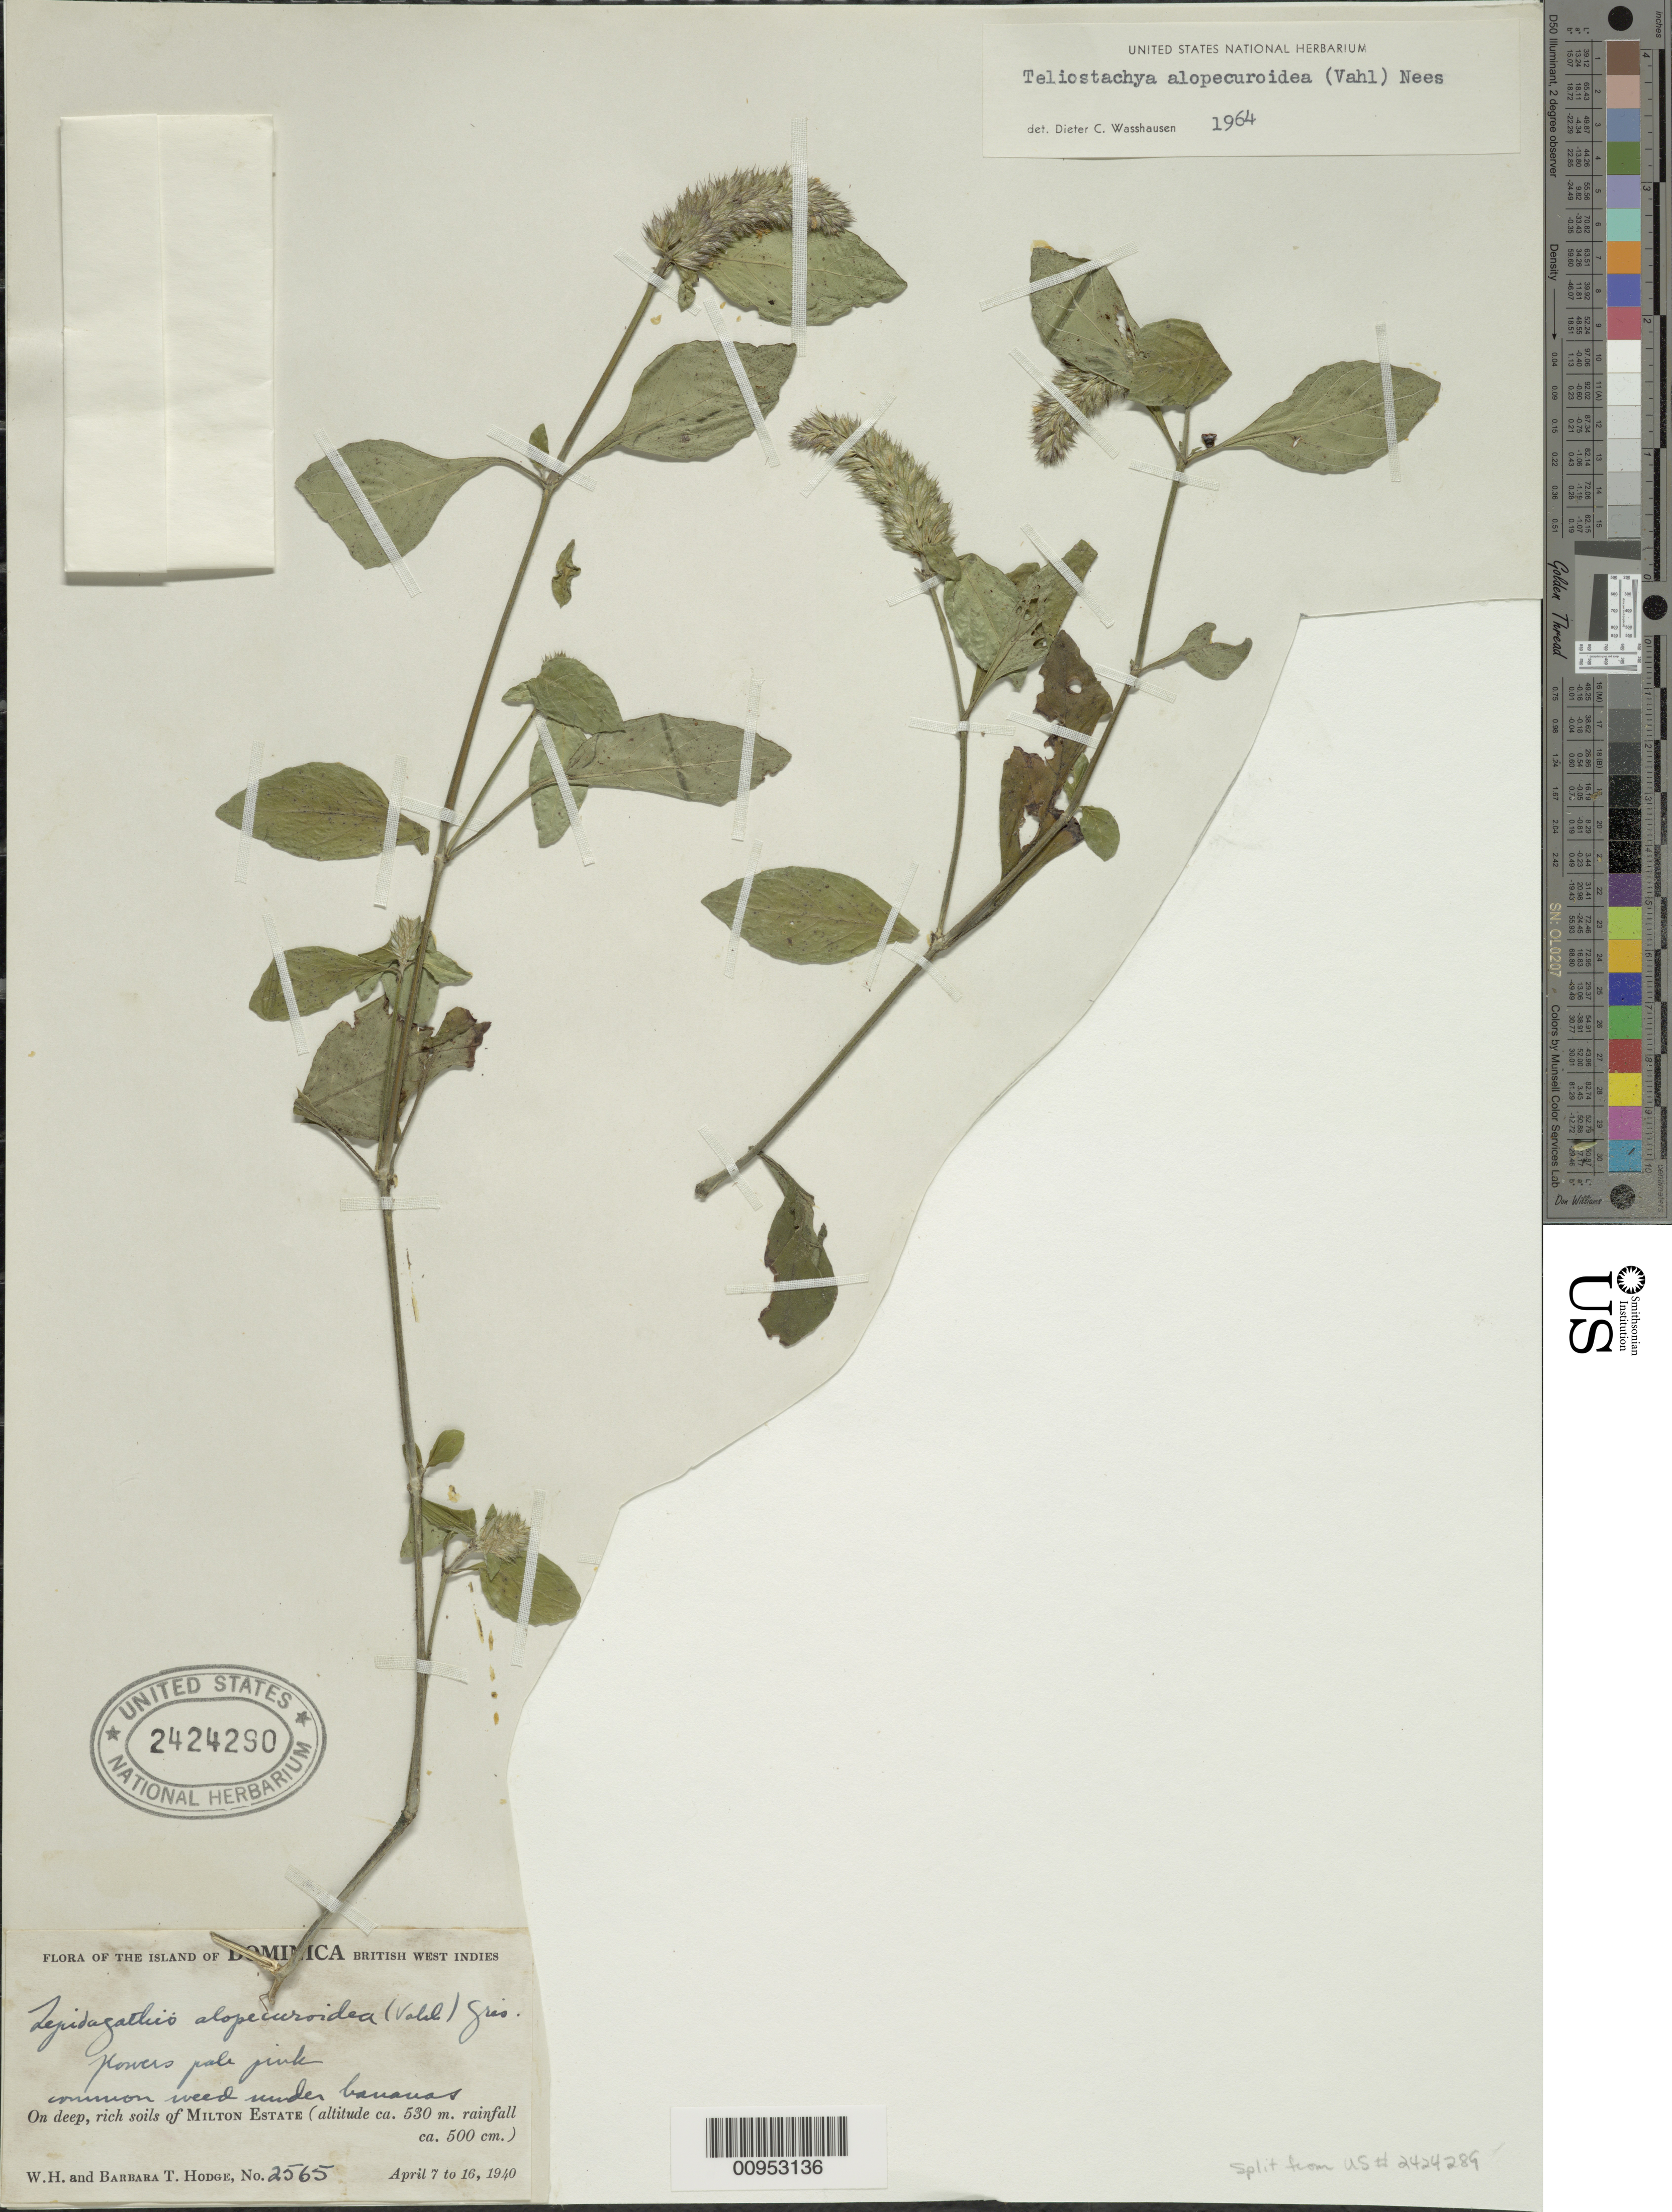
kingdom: Plantae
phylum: Tracheophyta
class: Magnoliopsida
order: Lamiales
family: Acanthaceae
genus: Teliostachya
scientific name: Teliostachya alopecuroidea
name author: (Vahl) Nees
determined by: Wasshausen, Dieter C., (BOT), Smithsonian Institution - National Museum of Natural History (UNITED STATES)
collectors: W. Hodge & B. Hodge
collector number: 2565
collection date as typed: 07 Apr 1940 to 16 Apr 1940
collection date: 1940-04-07/1940-04-16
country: Dominica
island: Dominica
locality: Milton Estate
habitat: On deep, rich soils; rainfall ca. 500 cm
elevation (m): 530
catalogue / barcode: US 2424290